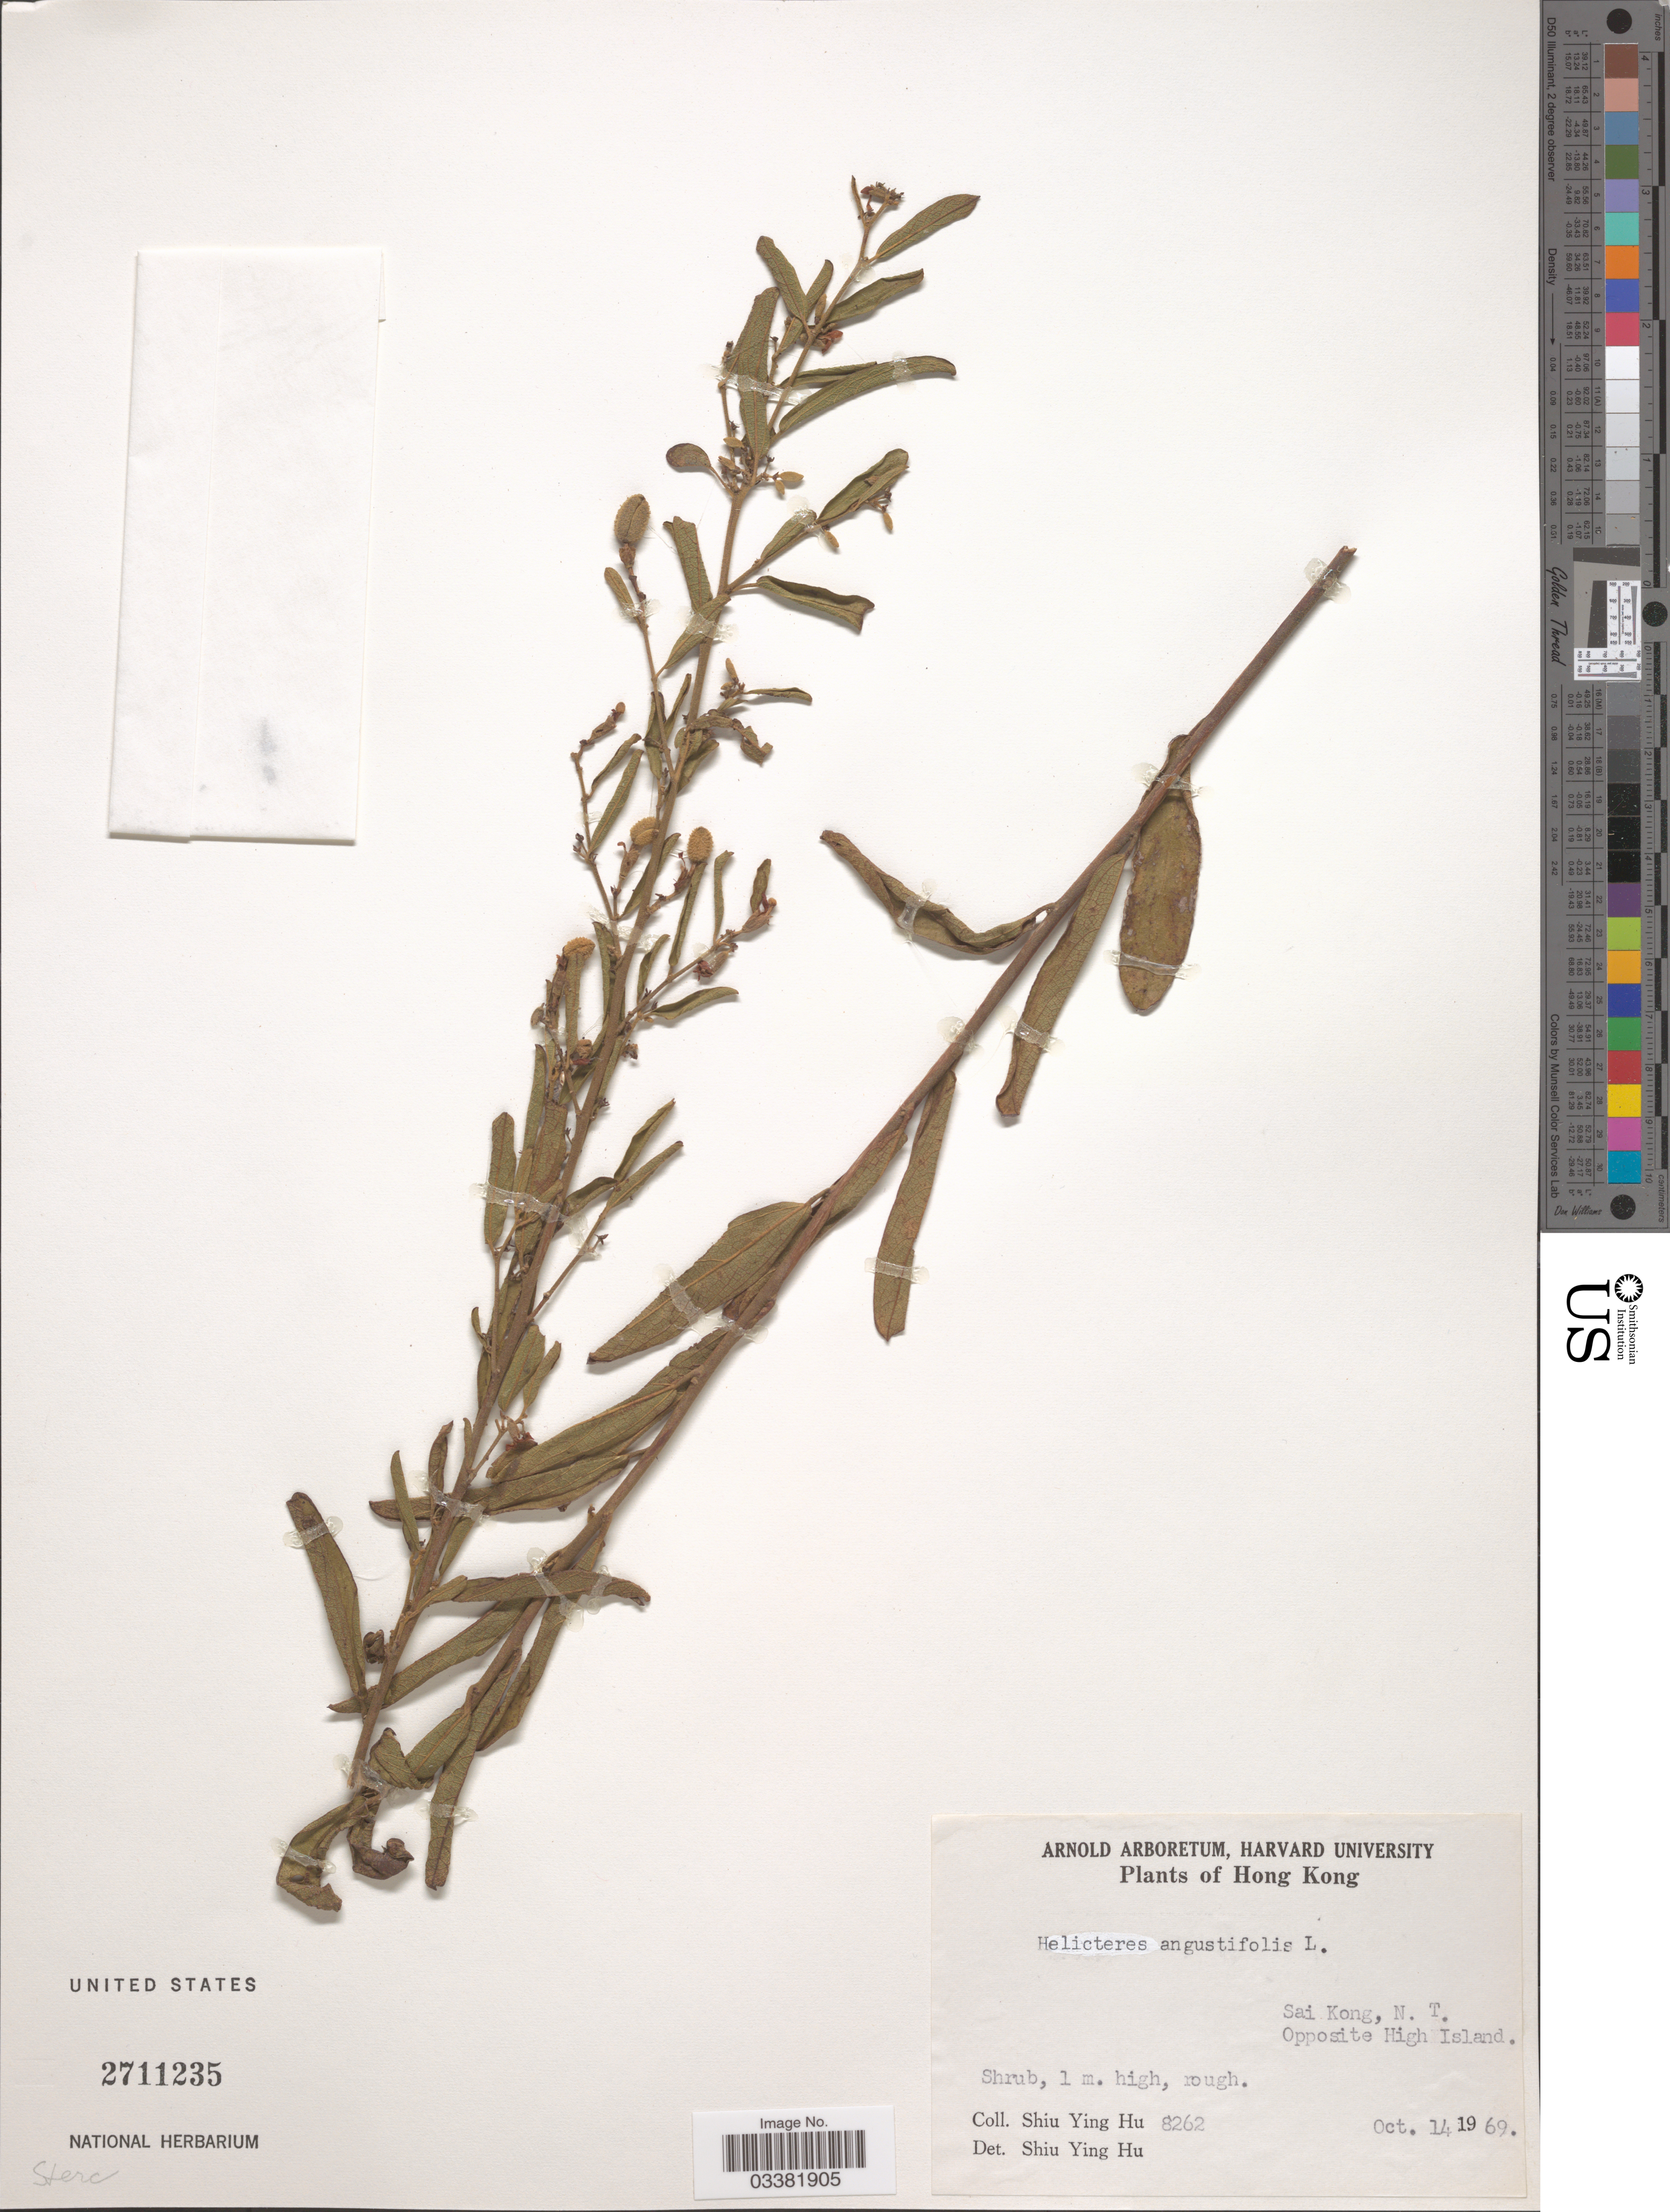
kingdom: Plantae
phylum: Tracheophyta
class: Magnoliopsida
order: Malvales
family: Malvaceae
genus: Helicteres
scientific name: Helicteres angustifolia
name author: L.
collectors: S. Y. Hu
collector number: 8262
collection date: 1969-10-14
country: China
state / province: Hong Kong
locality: Sai Kong, N.T. Opposite High Island.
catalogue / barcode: US 2711235